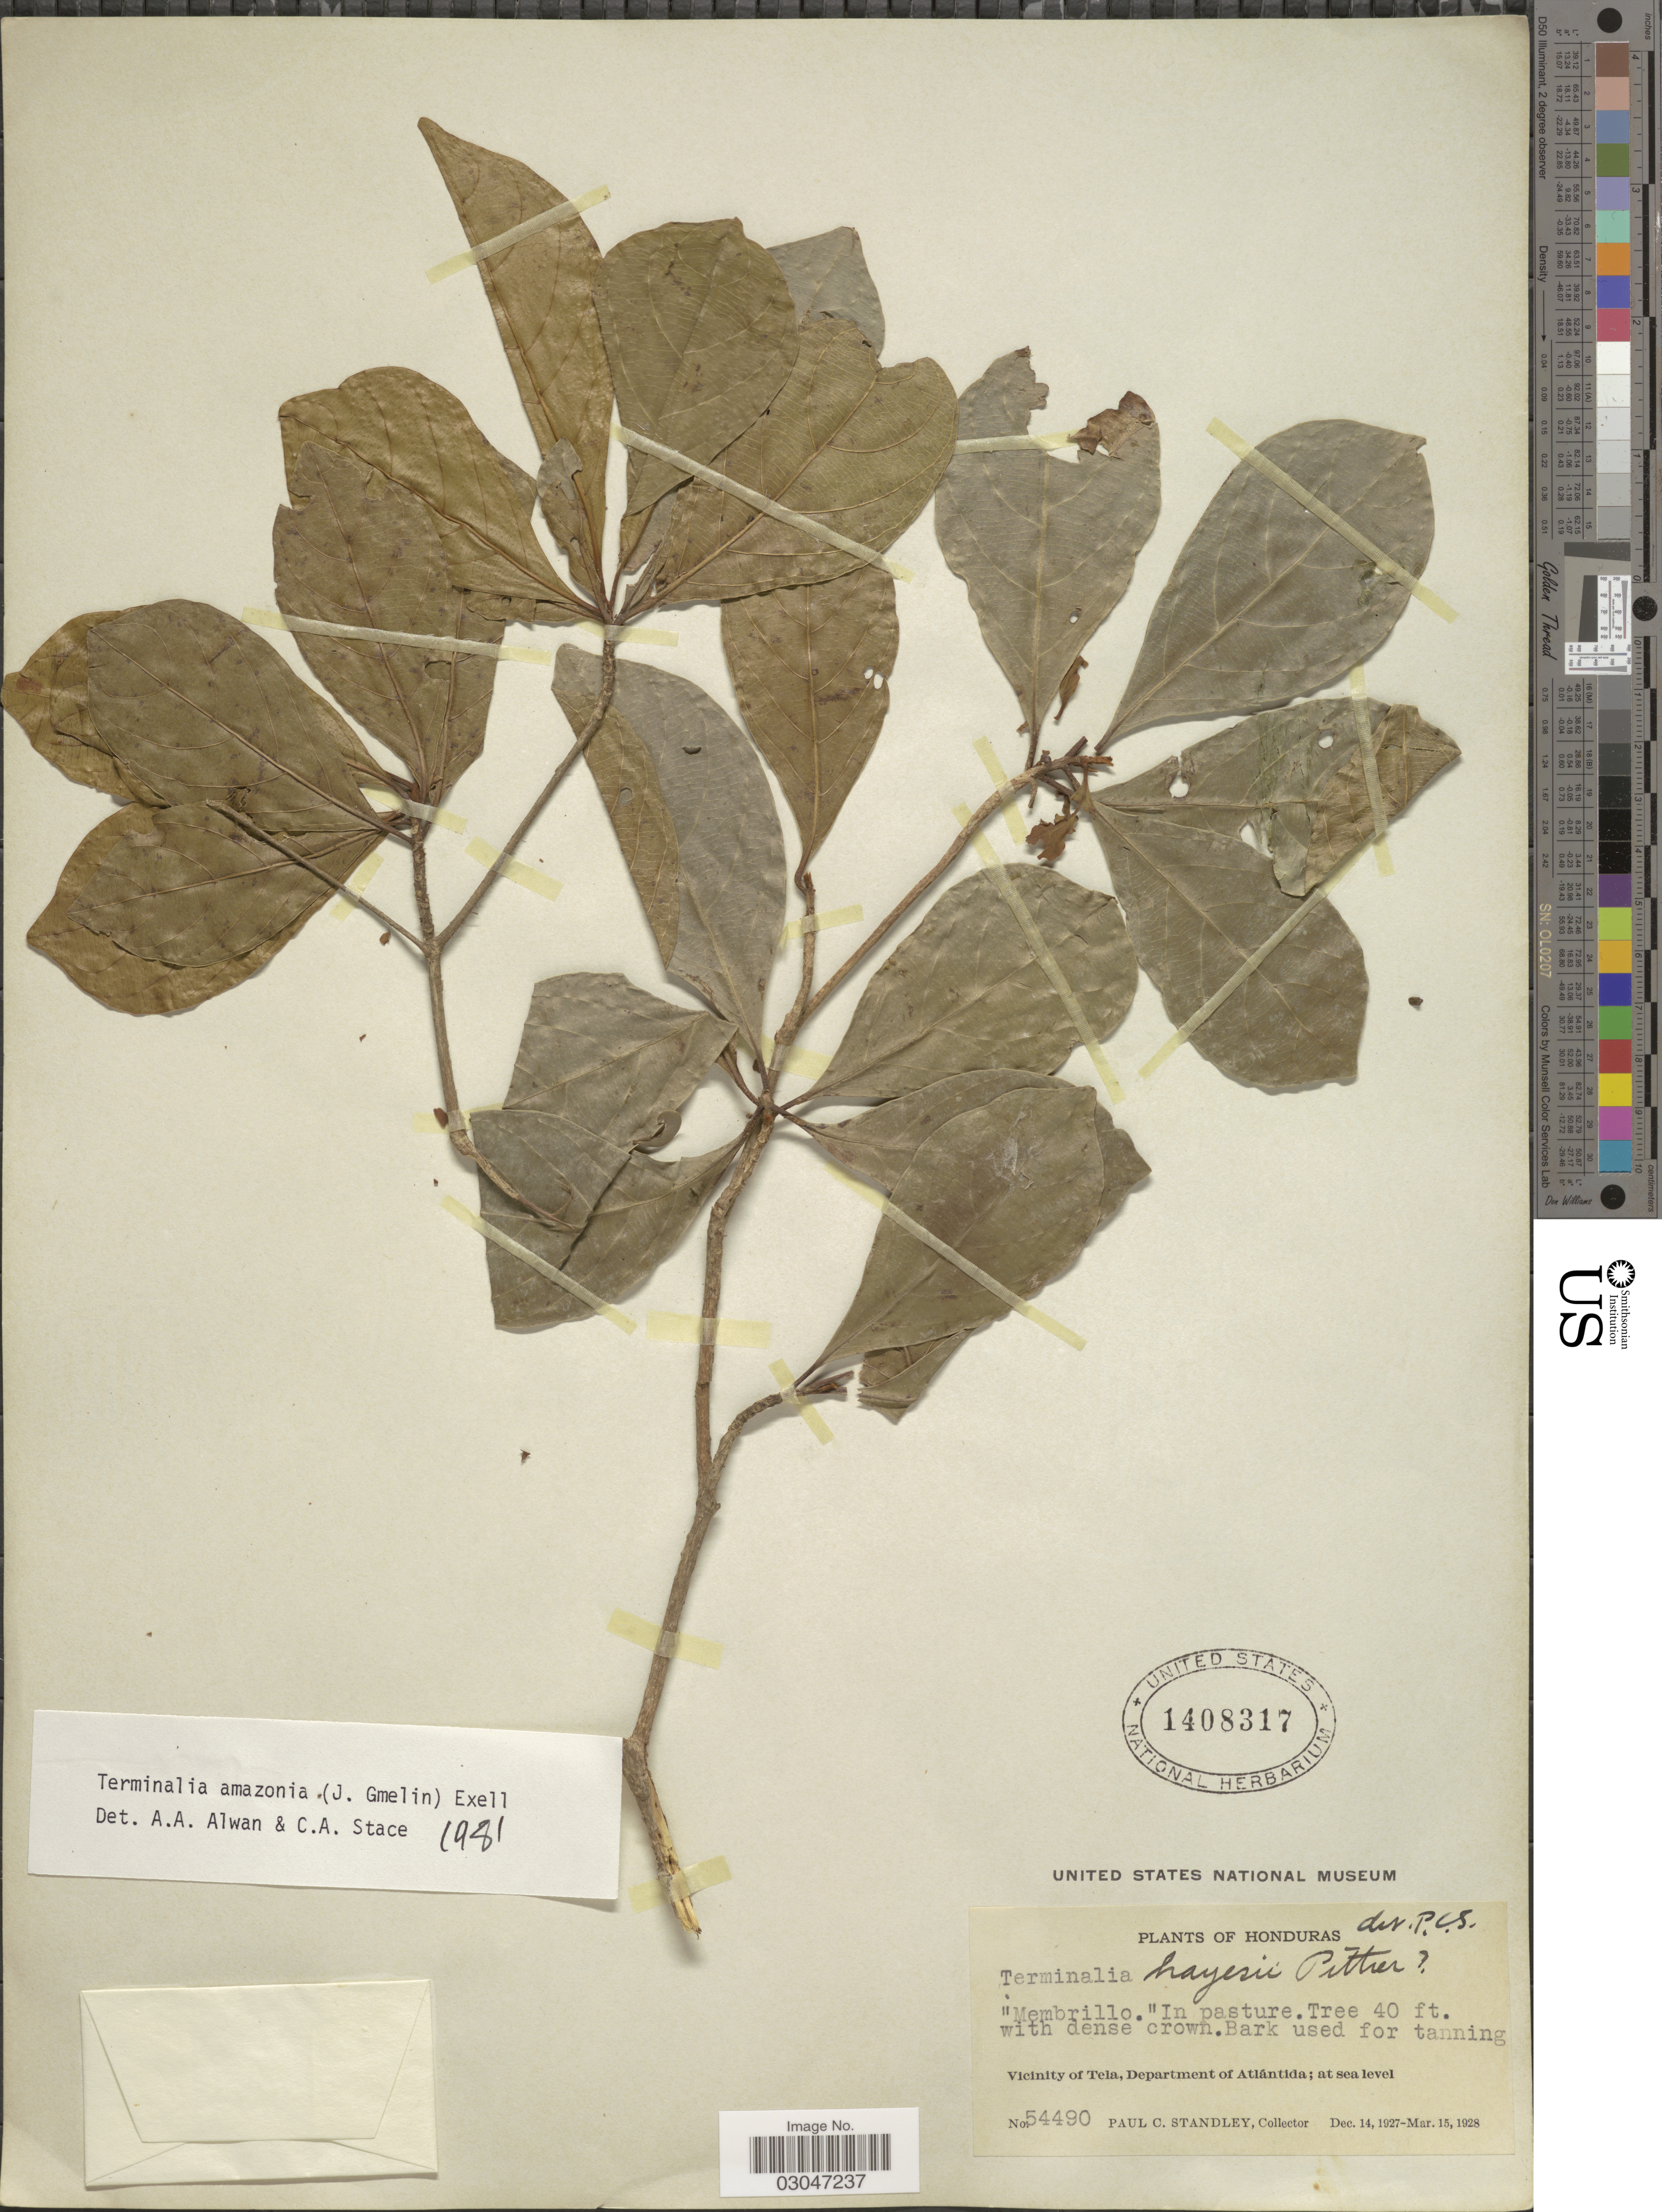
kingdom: Plantae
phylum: Tracheophyta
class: Magnoliopsida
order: Myrtales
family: Combretaceae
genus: Terminalia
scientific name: Terminalia amazonia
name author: (J.F. Gmel.) Exell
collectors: P. C. Standley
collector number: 54490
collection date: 1927-12-14/1928-03-15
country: Honduras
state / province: Atlántida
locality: Vicinity of Tela, Department of Atlántida.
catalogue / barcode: US 1408317